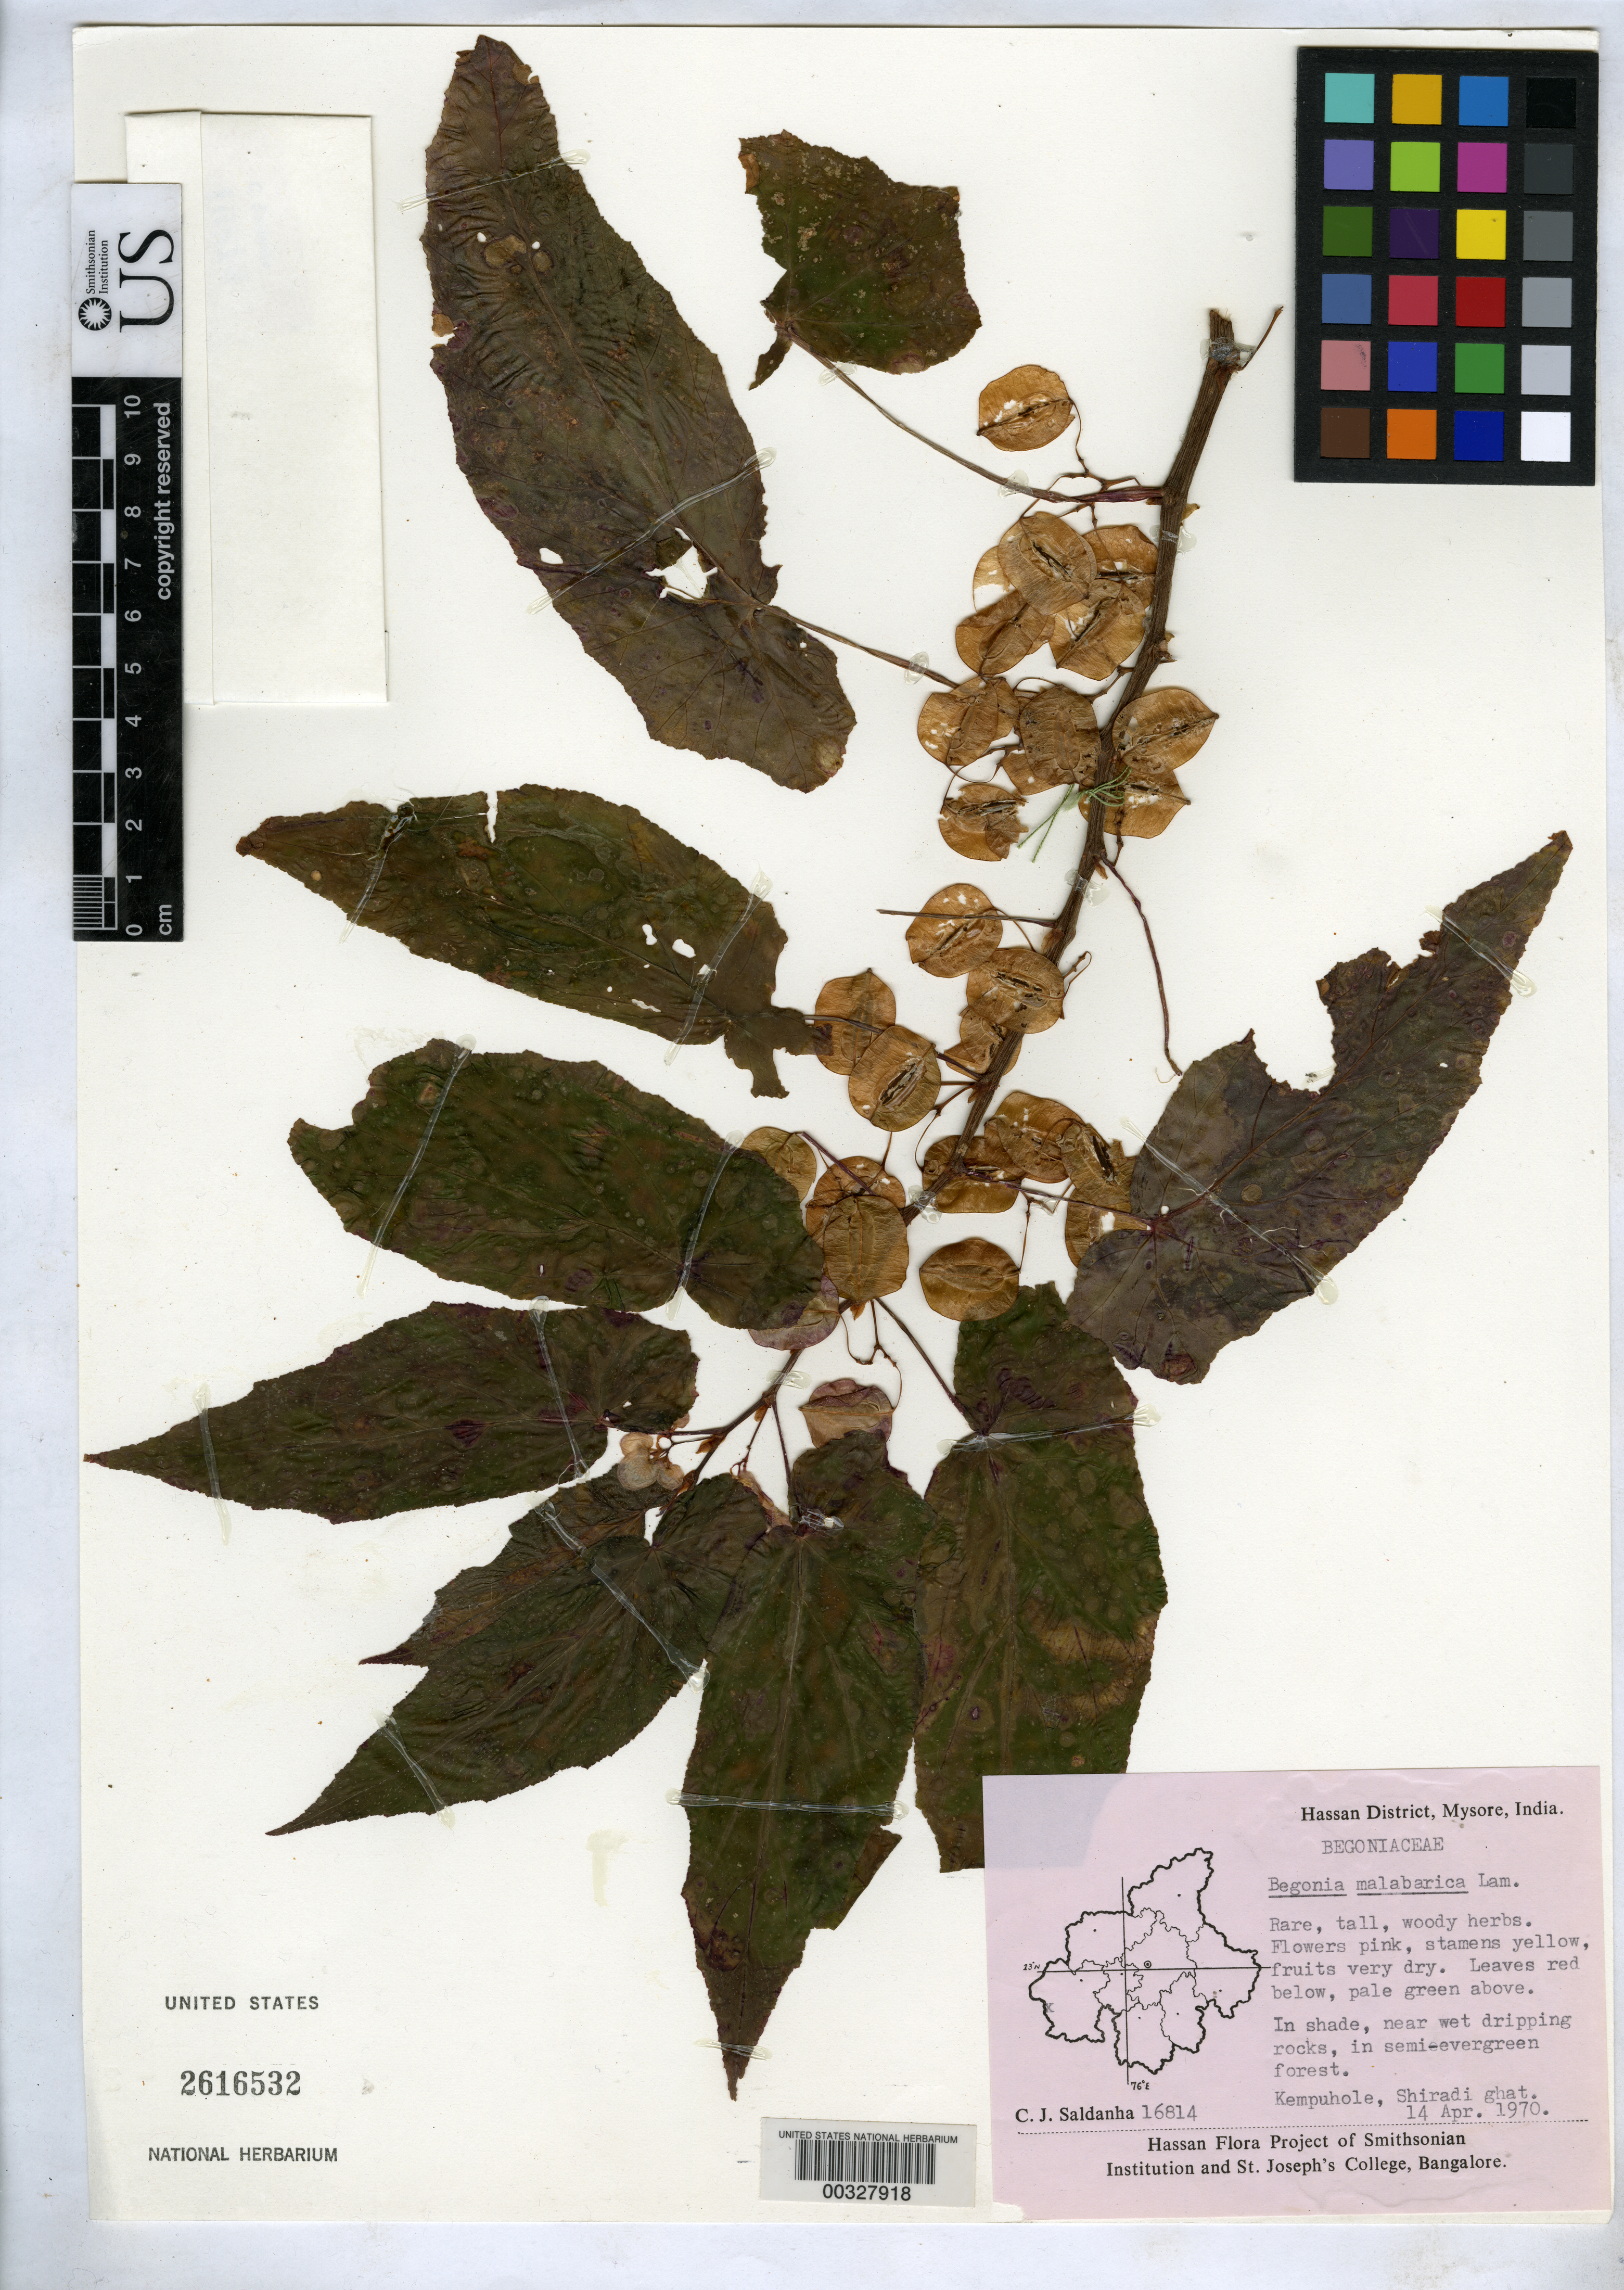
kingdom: Plantae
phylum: Tracheophyta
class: Magnoliopsida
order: Cucurbitales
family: Begoniaceae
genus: Begonia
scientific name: Begonia malabarica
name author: Lam.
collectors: C. J. Saldanha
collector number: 16814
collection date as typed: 14 Apr 1970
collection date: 1970-04-14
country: India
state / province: Karnataka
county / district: Hassan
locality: Kempuhole, shiradi ghat, mysore state [mysore state = karnataka.]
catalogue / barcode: US 2616532